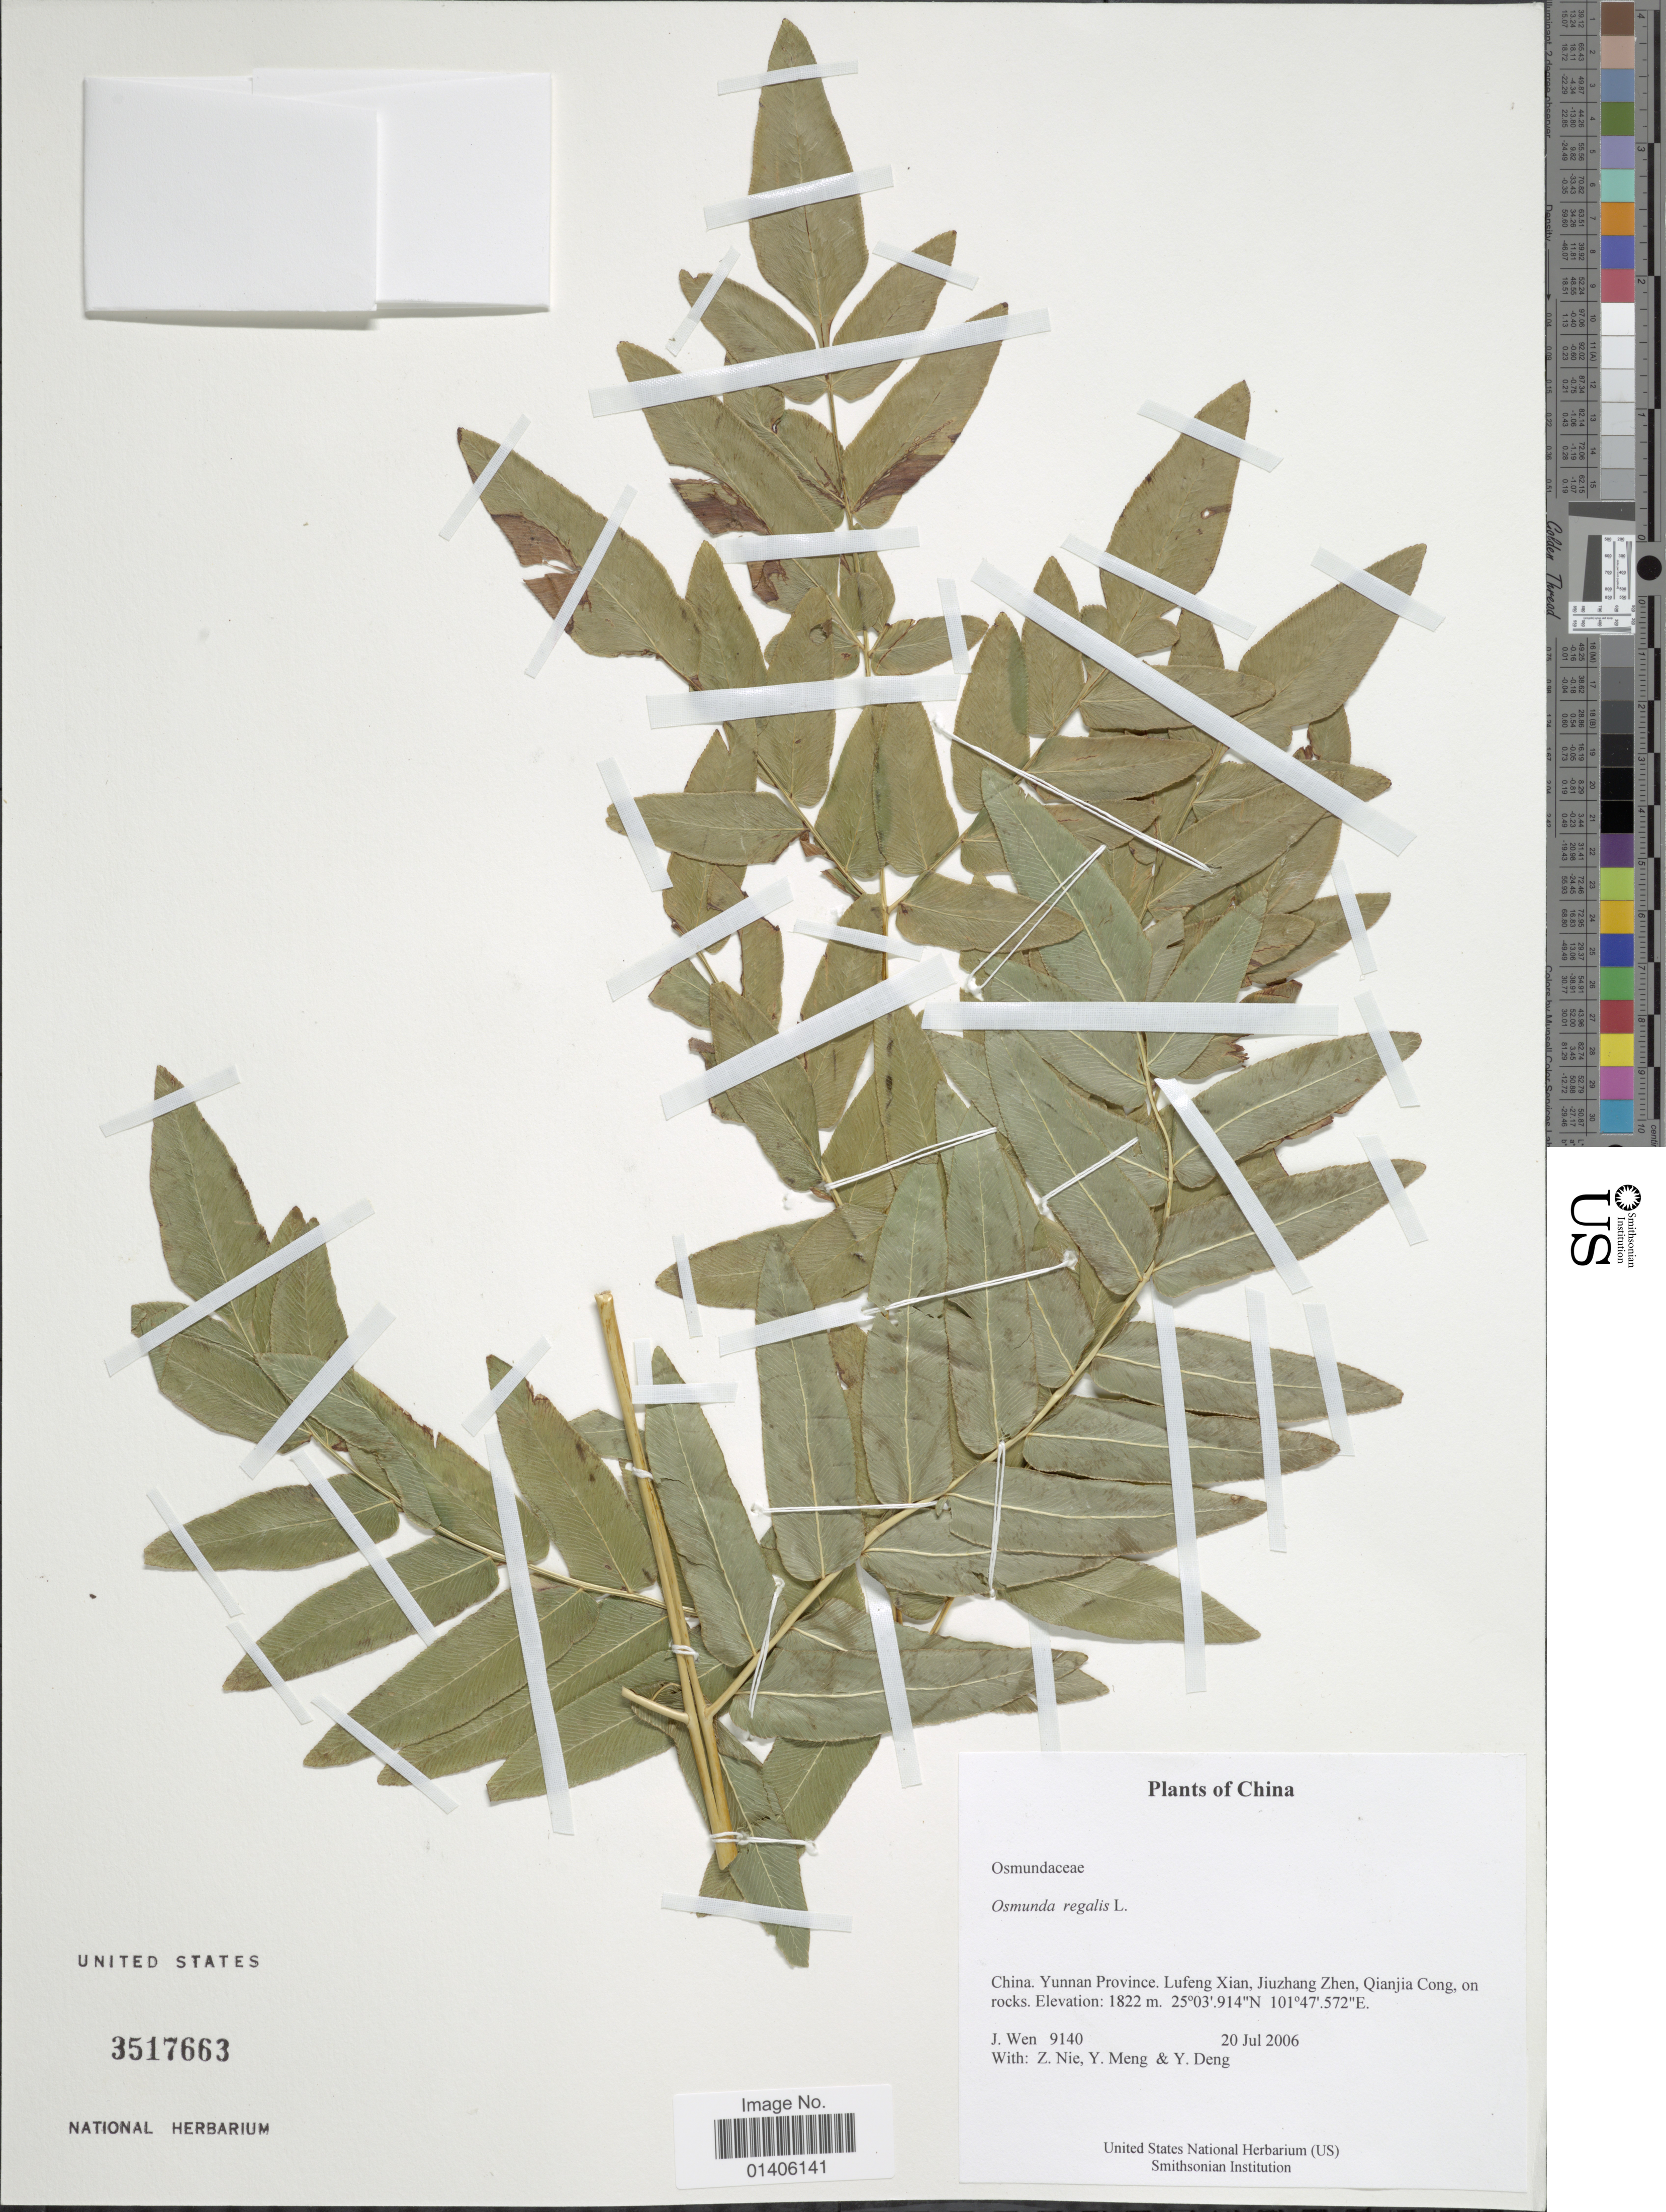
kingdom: Plantae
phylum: Tracheophyta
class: Polypodiopsida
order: Osmundales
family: Osmundaceae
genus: Osmunda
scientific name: Osmunda regalis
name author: L.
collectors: J. Wen, Z. Nie, Y. Meng & Y. Deng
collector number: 9140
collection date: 2006-07-20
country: China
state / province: Yunnan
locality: Lufeng Xian, Jiuzhang,Qanjia Cong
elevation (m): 1882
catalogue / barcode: US 3517663